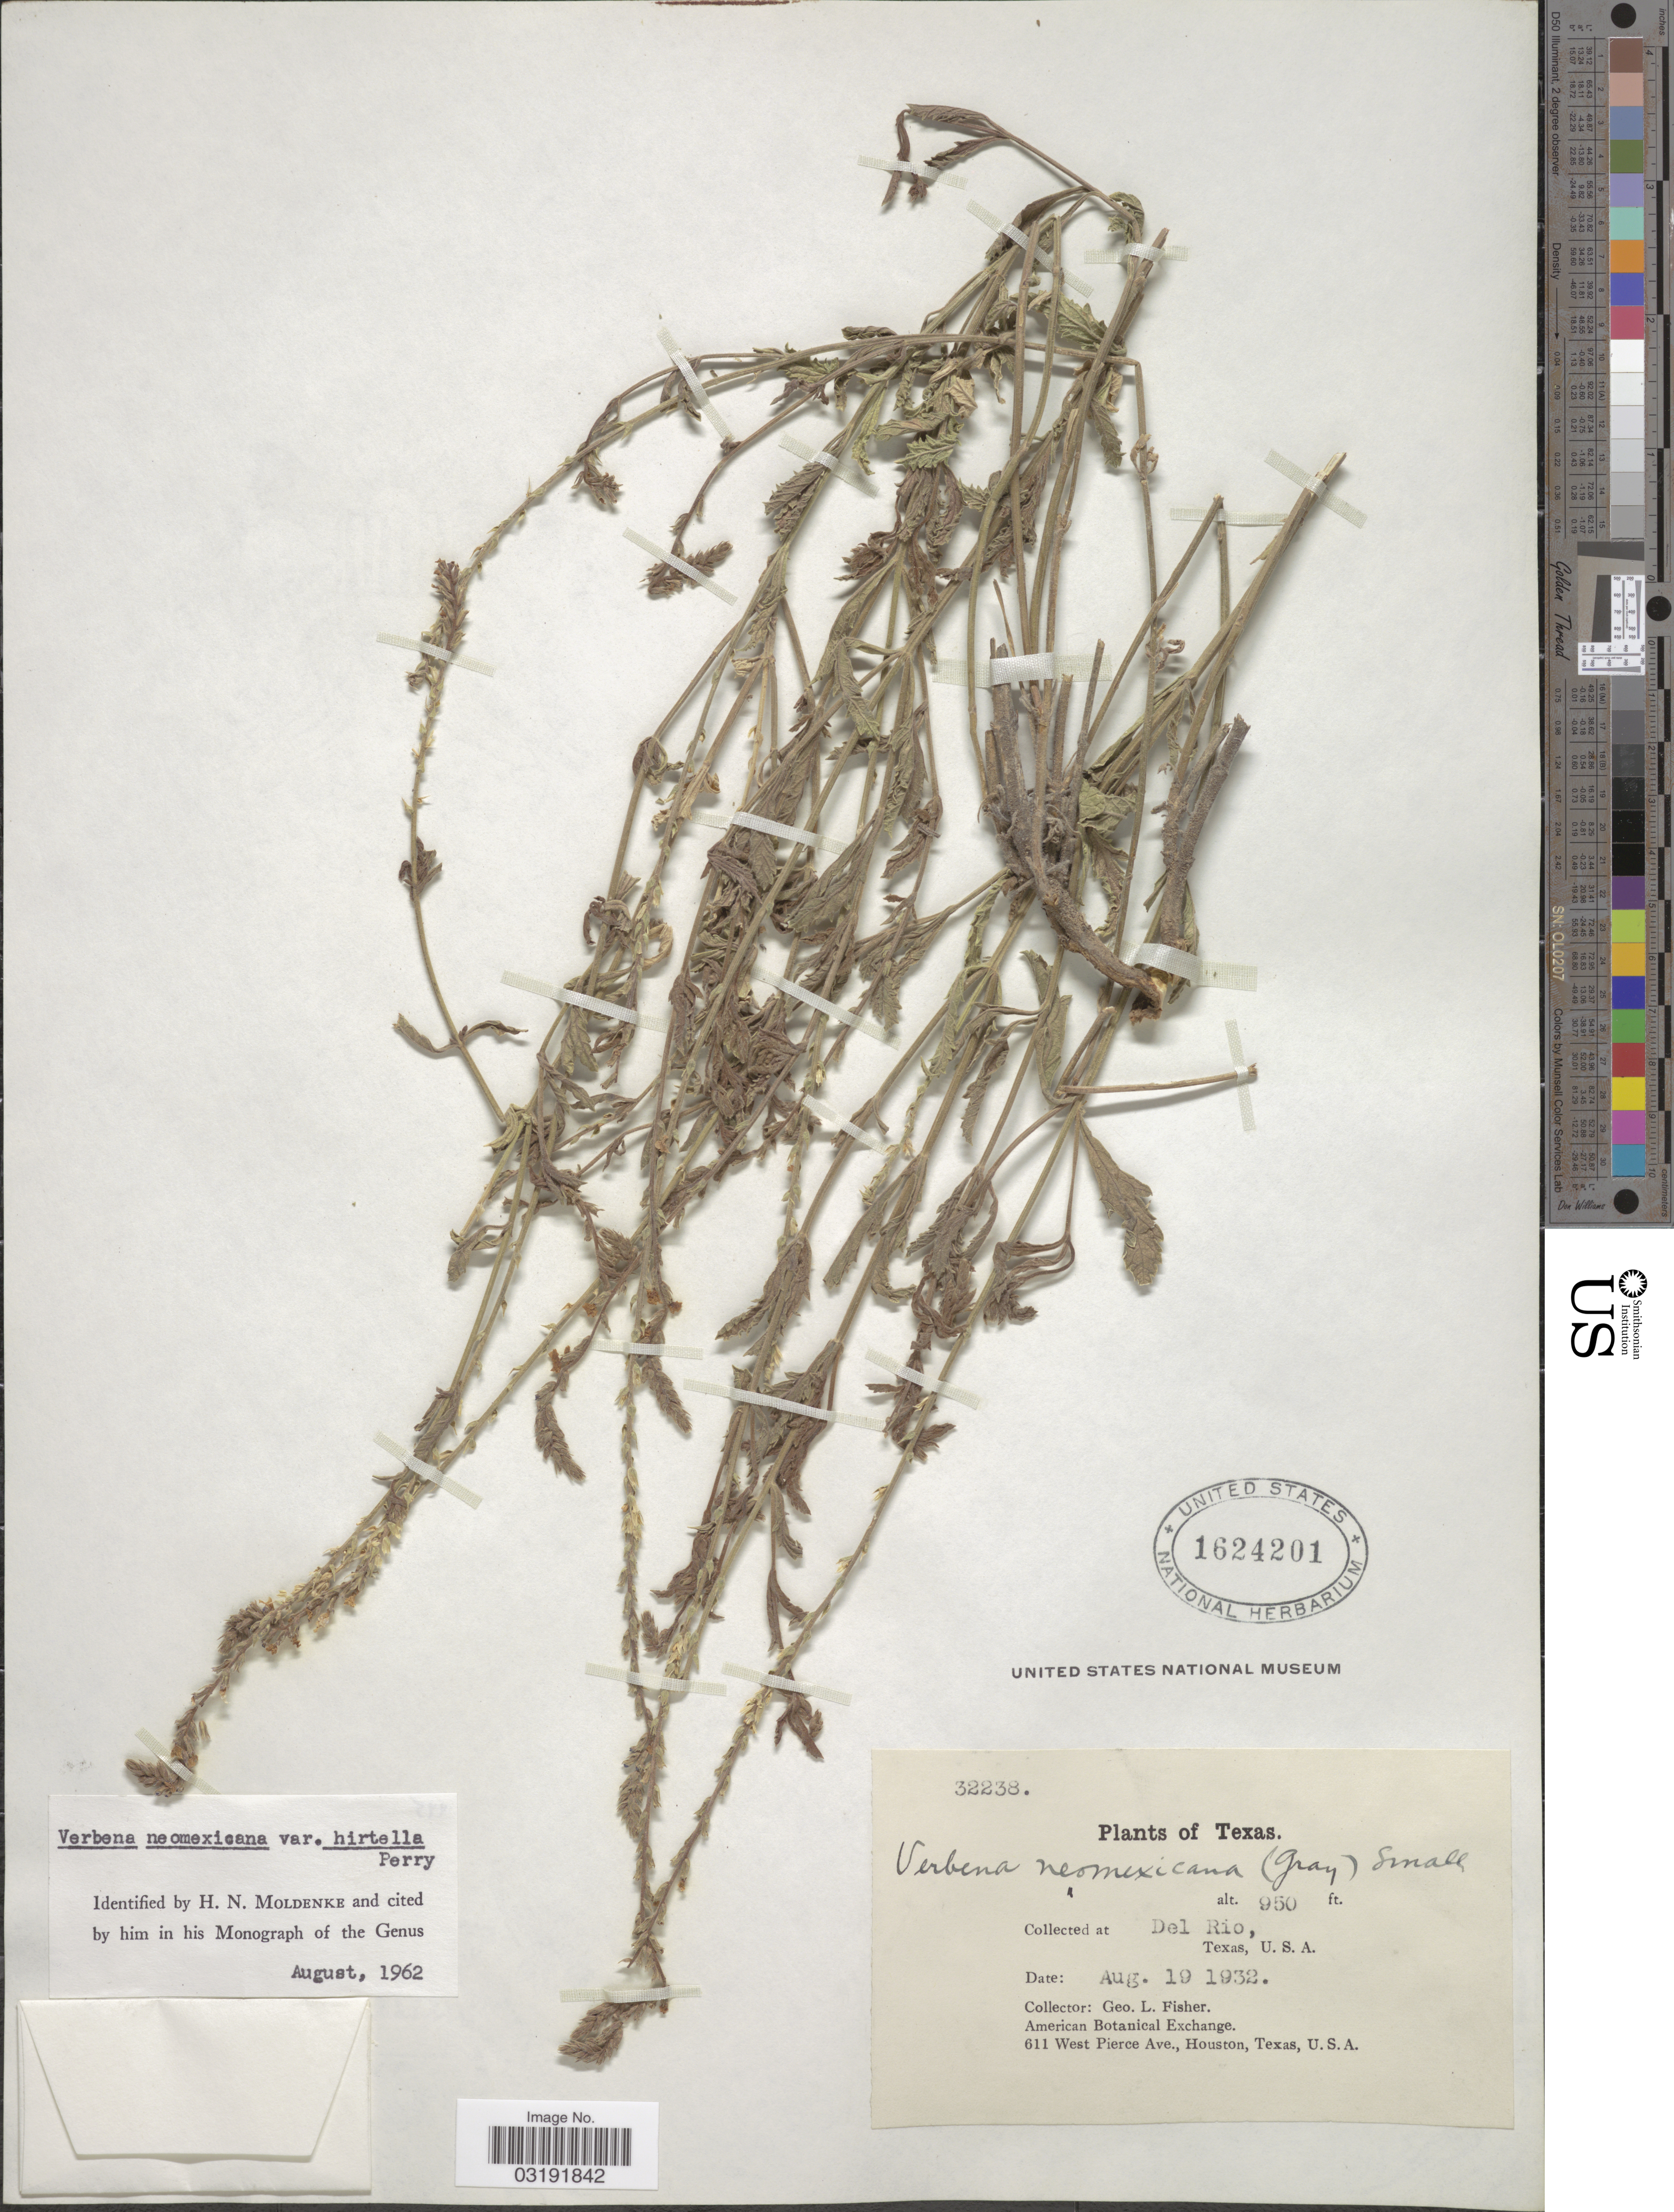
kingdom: Plantae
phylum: Tracheophyta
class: Magnoliopsida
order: Lamiales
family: Verbenaceae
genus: Verbena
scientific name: Verbena neomexicana var. hirtella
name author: L.M. Perry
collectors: G. L. Fisher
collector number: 32238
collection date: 1932-08-19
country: United States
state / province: Texas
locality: Del Rio.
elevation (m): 290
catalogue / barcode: US 1624201